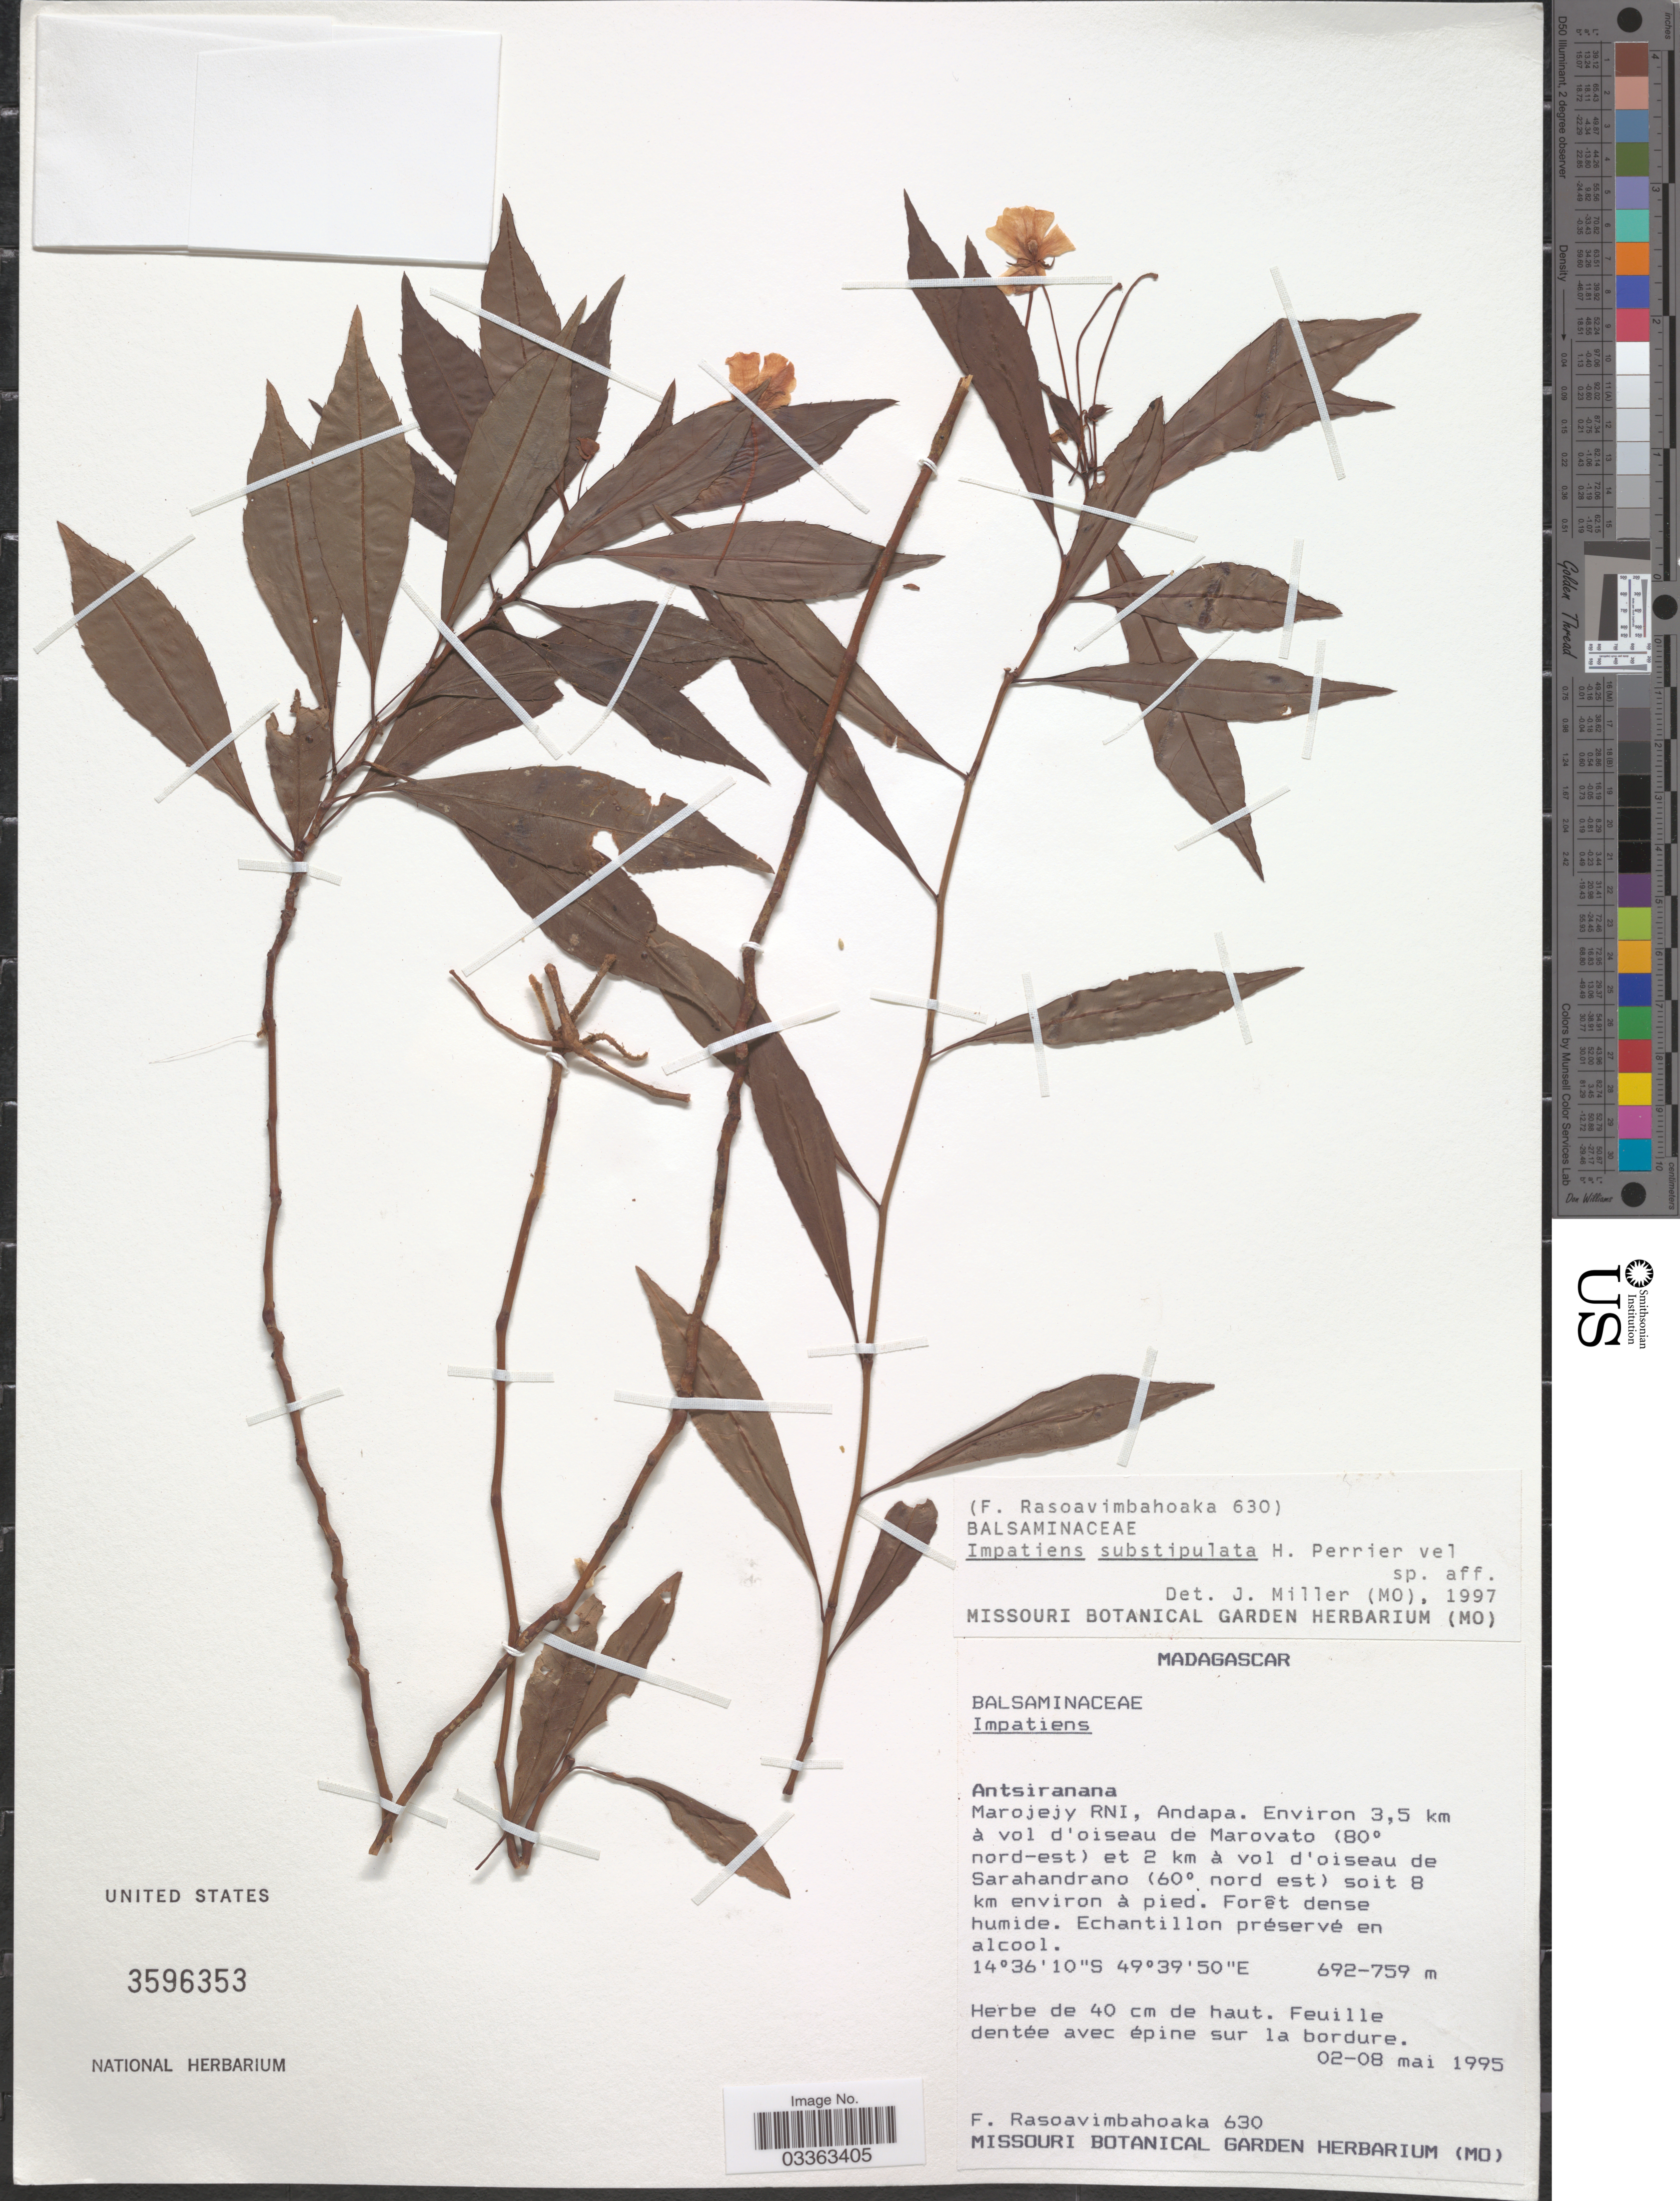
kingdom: Plantae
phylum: Tracheophyta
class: Magnoliopsida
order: Ericales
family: Balsaminaceae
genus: Impatiens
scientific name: Impatiens substipulata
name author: H. Perrier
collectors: F. Rasoavimbahoaka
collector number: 630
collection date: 1995-05-02/1995-05-08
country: Madagascar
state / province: Sava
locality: Marojejy RNI, Andapa. Environ 3.5 km à vol d'oiseau de Marovato (80° nord-est) et 2 km à vol d'oiseau de Sarahandrano (60° nord est) soit 8 km environ à pied.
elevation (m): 692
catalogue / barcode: US 3596353